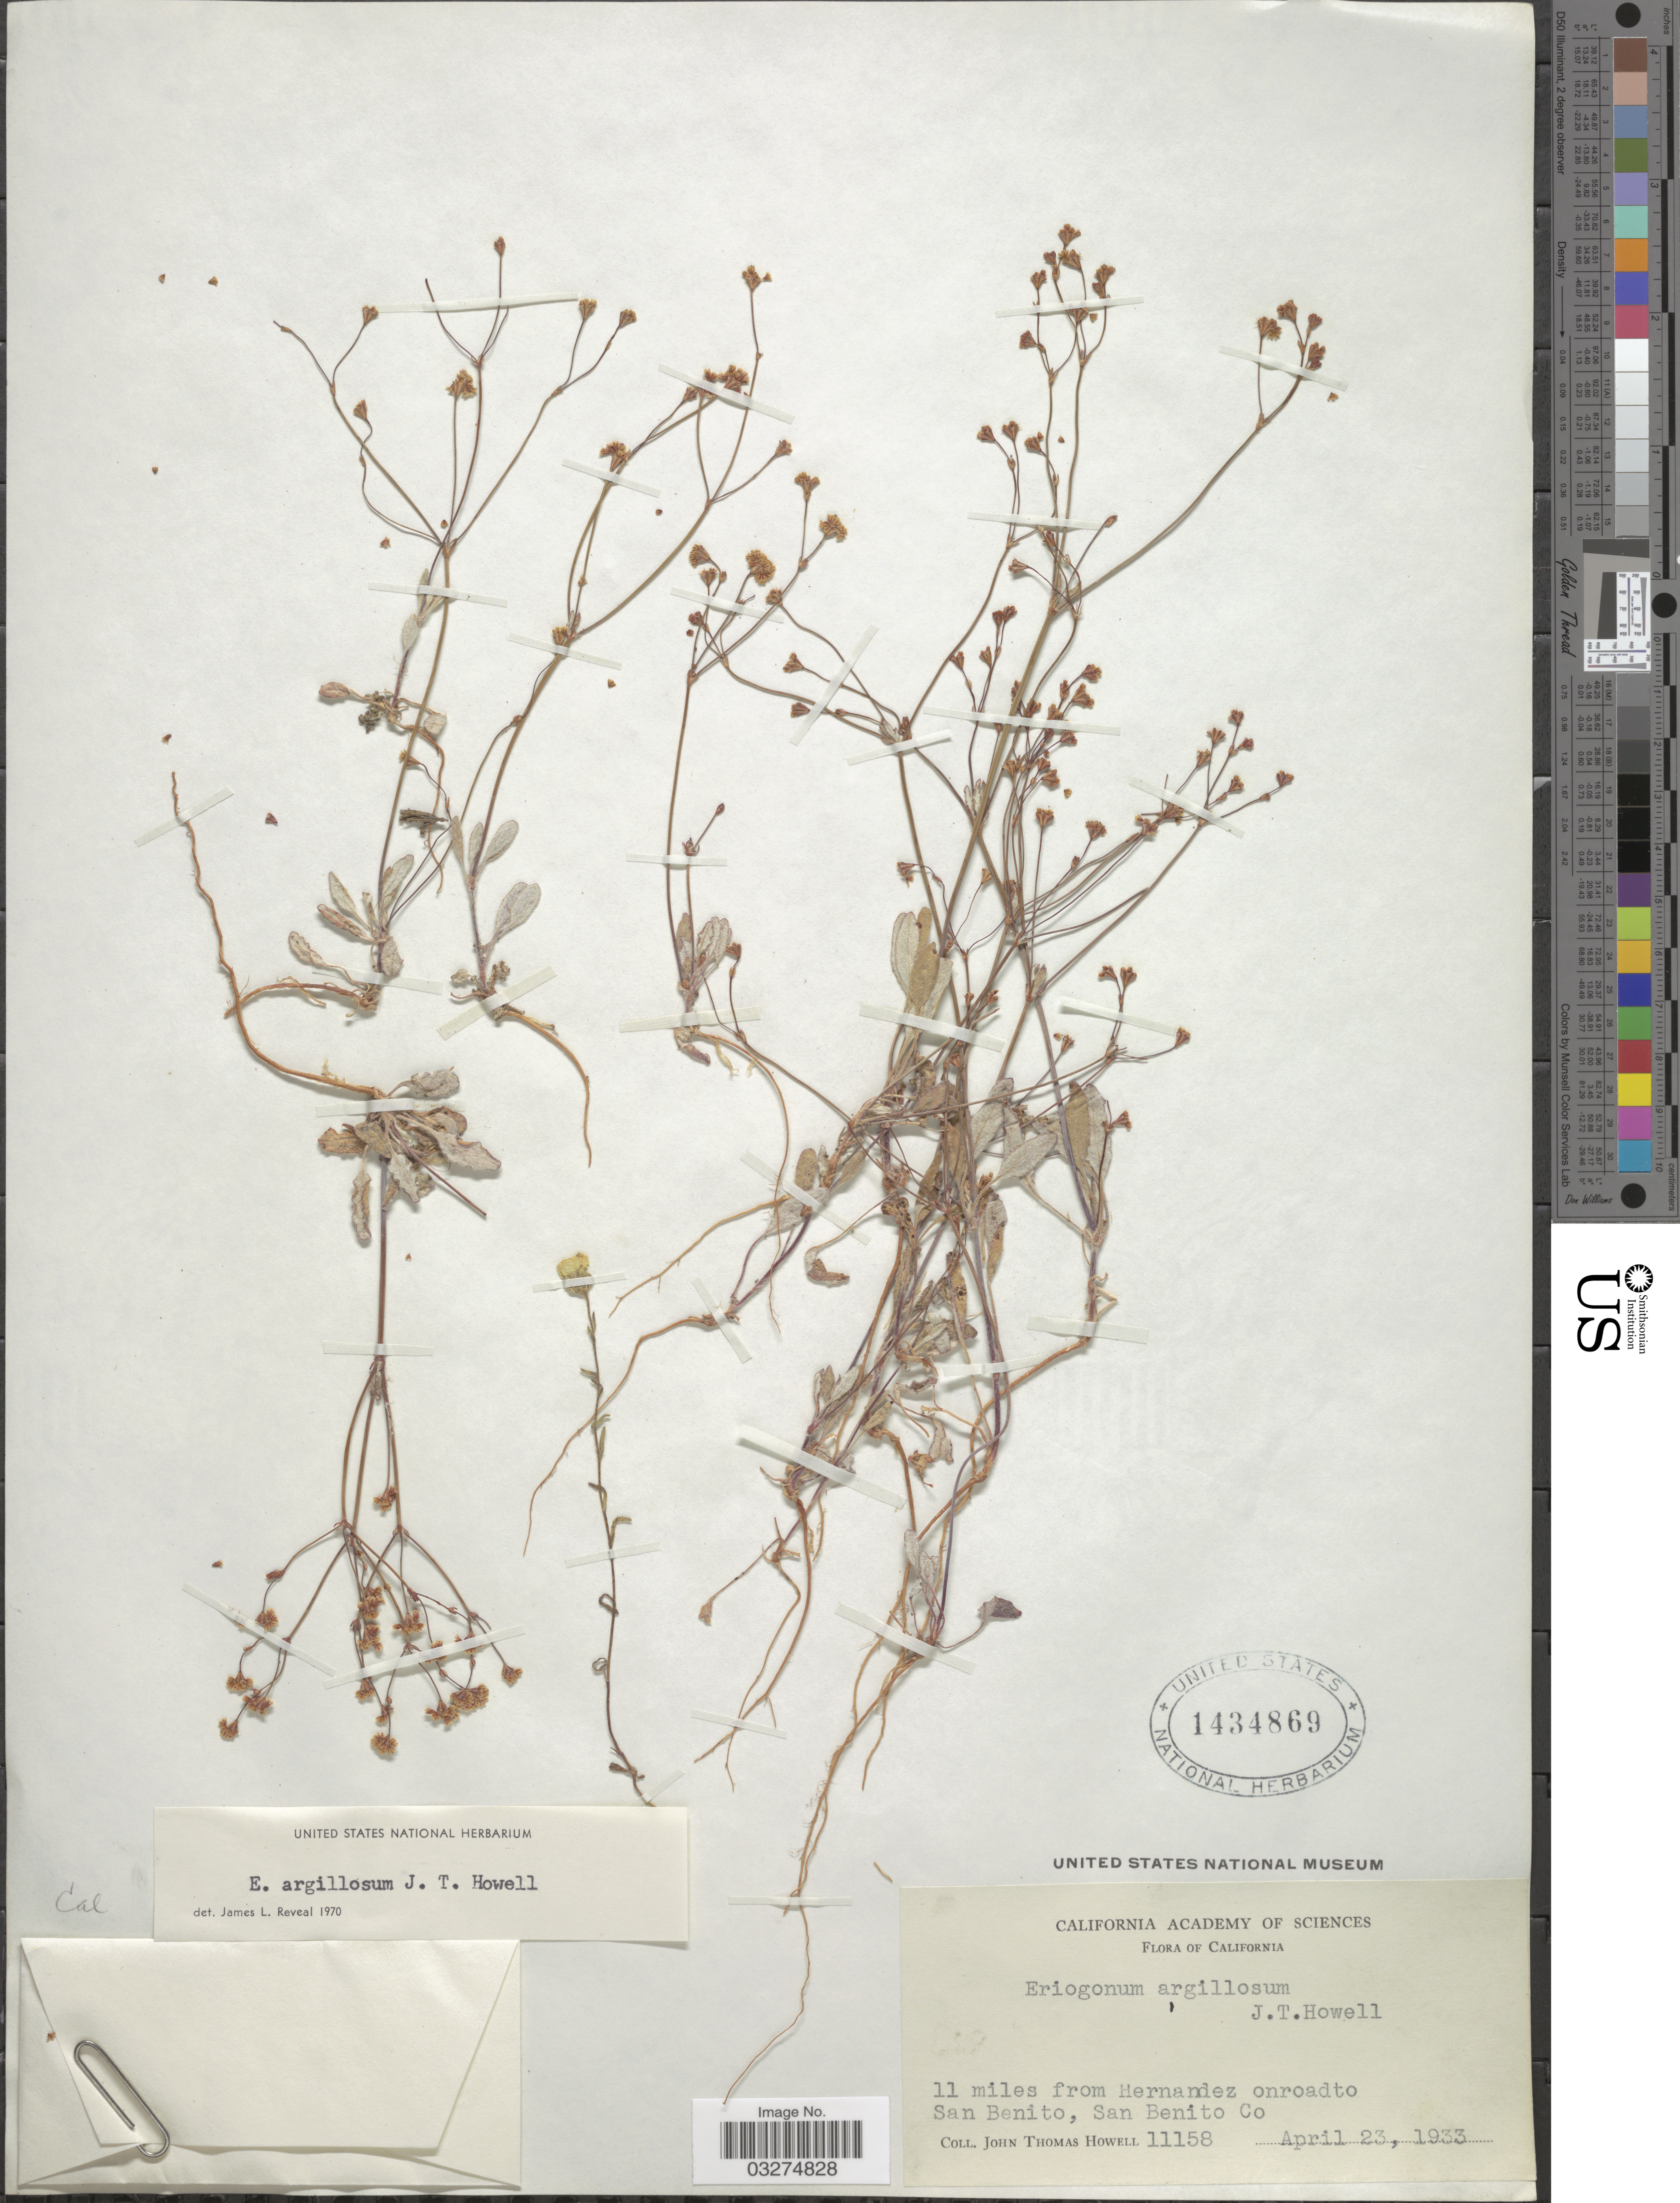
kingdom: Plantae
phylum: Tracheophyta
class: Magnoliopsida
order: Caryophyllales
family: Polygonaceae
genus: Eriogonum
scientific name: Eriogonum argillosum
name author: J.T. Howell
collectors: J. T. Howell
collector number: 11158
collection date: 1933-04-23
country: United States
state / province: California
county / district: San Benito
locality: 11 miles from Hernandez onroadto San Benito, San Benito Co.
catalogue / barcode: US 1434869